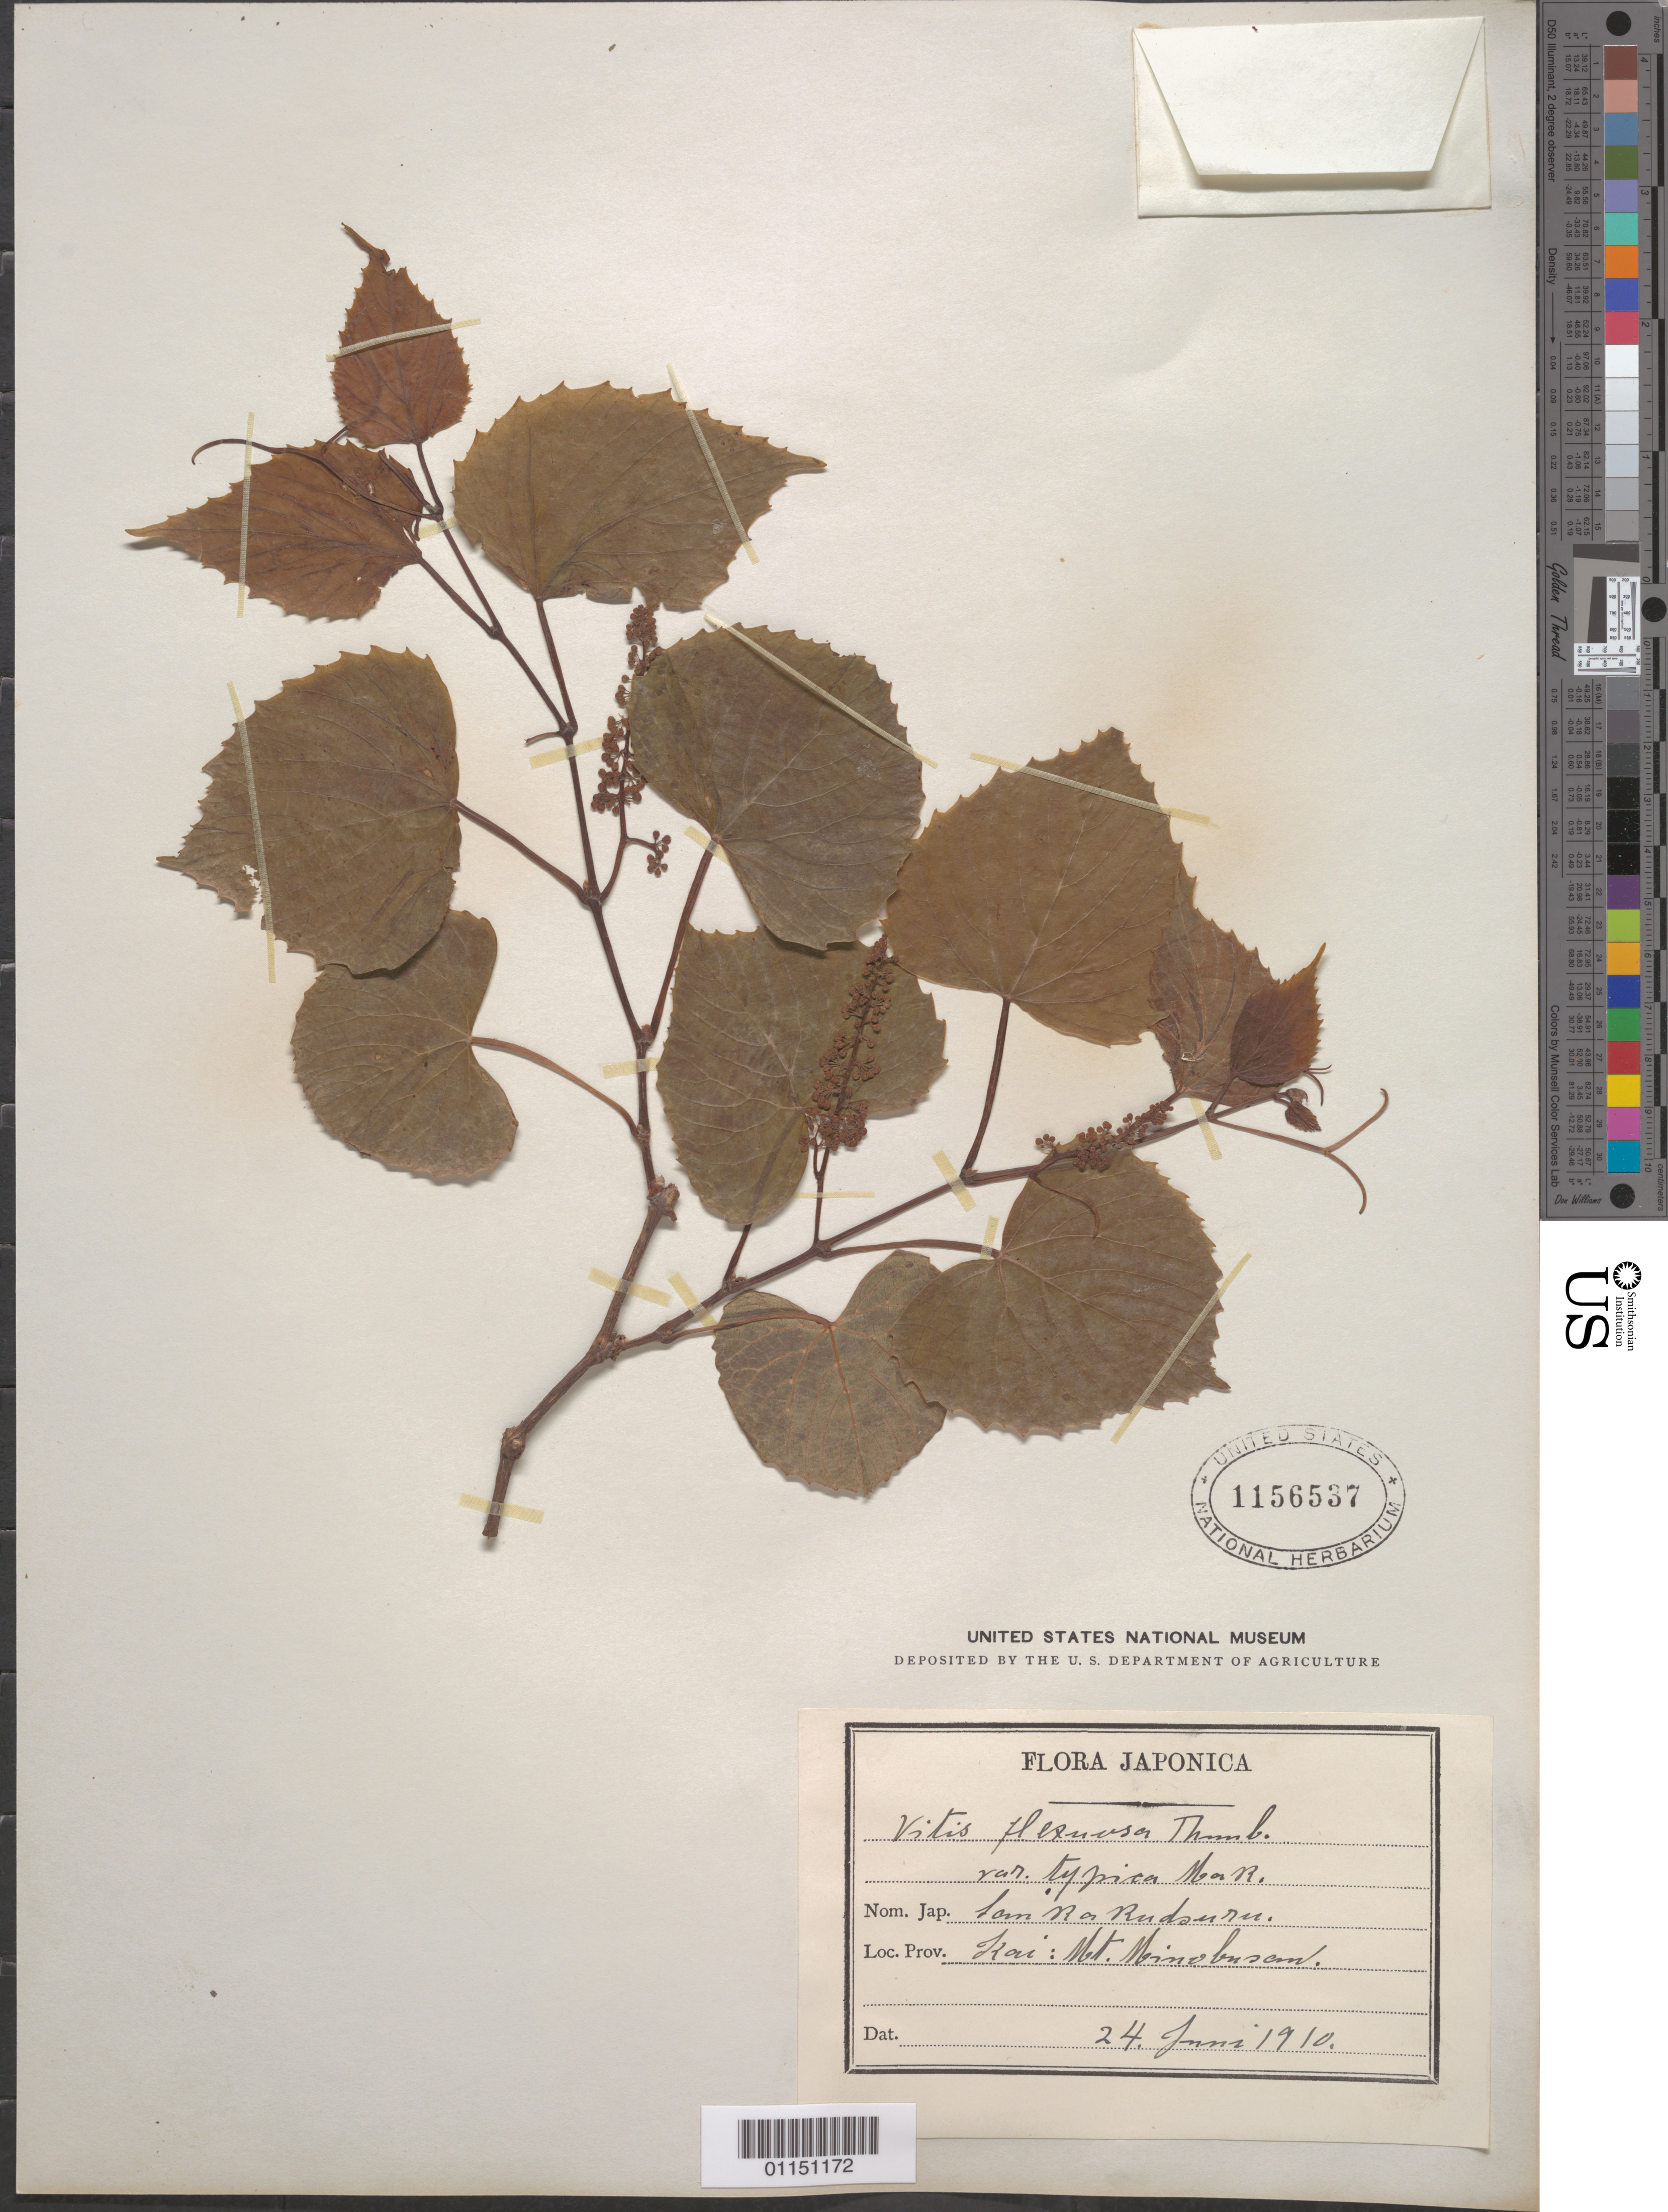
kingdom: Plantae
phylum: Tracheophyta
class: Magnoliopsida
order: Vitales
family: Vitaceae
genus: Vitis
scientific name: Vitis flexuosa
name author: Thunb.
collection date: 1910-06-24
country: Japan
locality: Kai.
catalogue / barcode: US 1156537